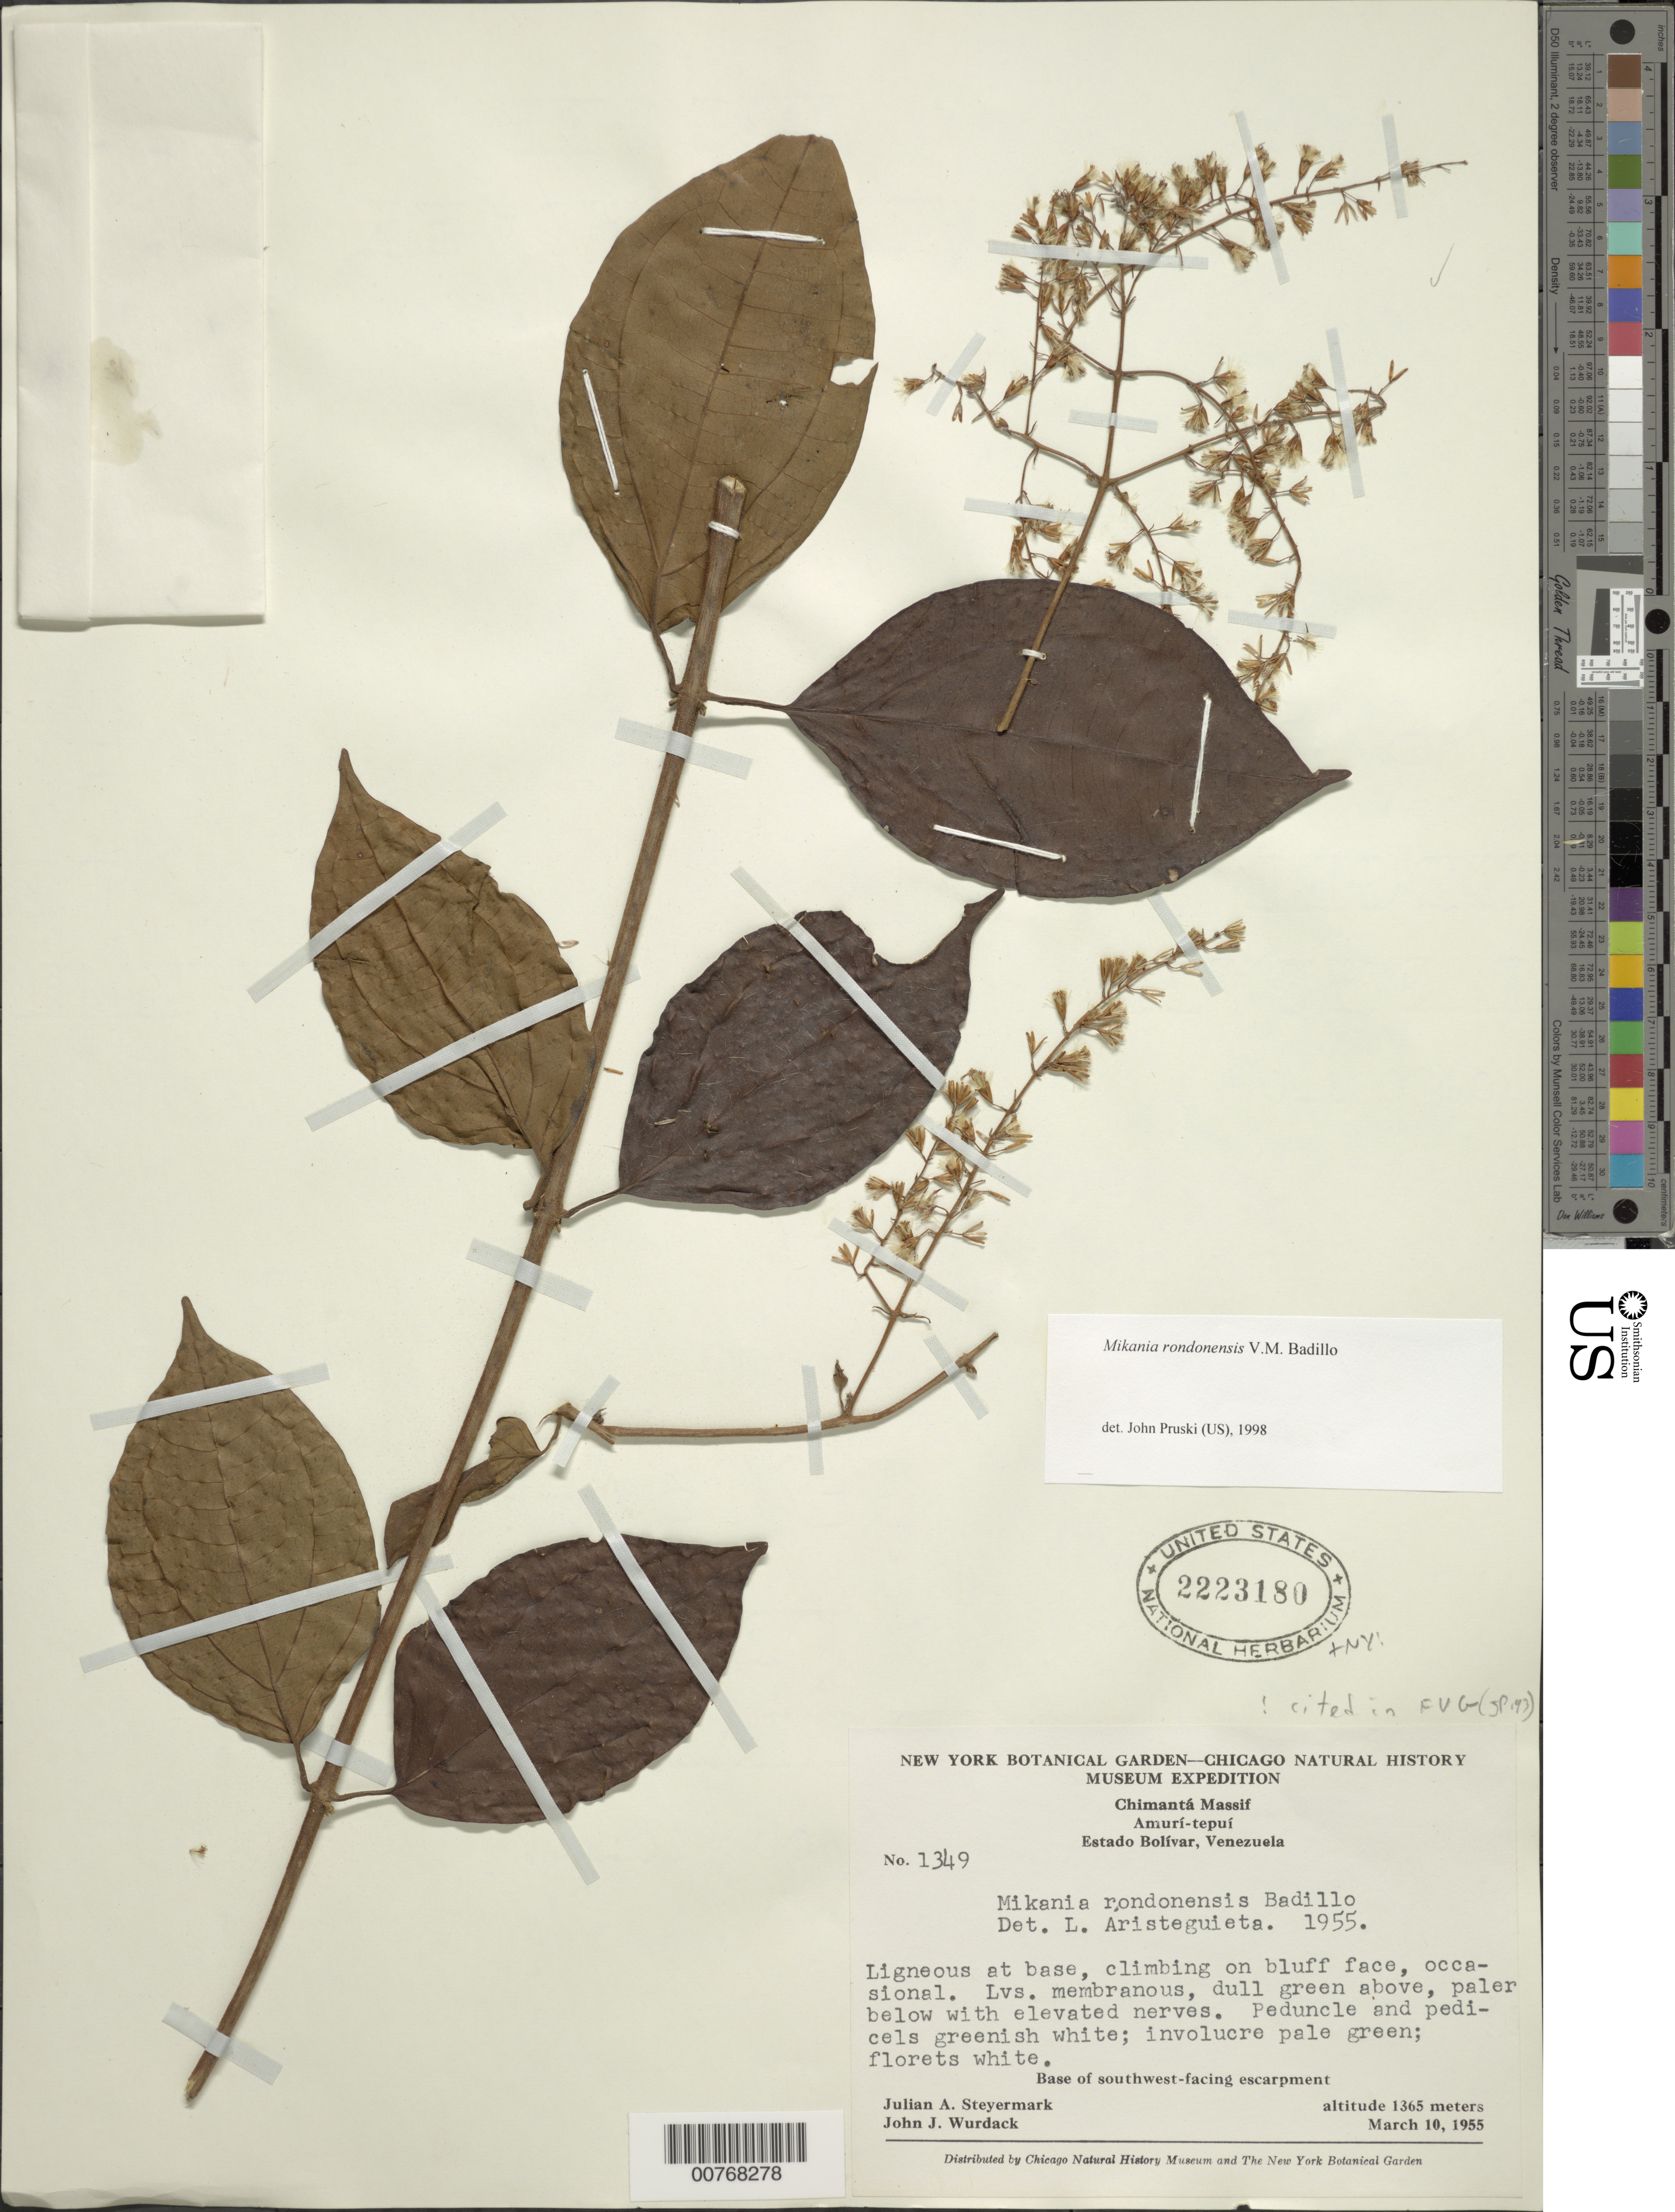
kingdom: Plantae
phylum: Tracheophyta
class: Magnoliopsida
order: Asterales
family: Asteraceae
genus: Mikania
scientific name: Mikania rondonensis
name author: V.M. Badillo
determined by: Pruski, J. F.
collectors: J. Steyermark & J. J. Wurdack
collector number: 55 1349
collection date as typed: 10-Mar-55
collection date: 1955-03-10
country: Venezuela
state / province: Bolívar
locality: Chimantá Massif, Amurí-tepuí; base of SW facing escarpment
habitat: Bluff face, base of southwest-facing escarpment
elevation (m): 1365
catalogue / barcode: US 2223180